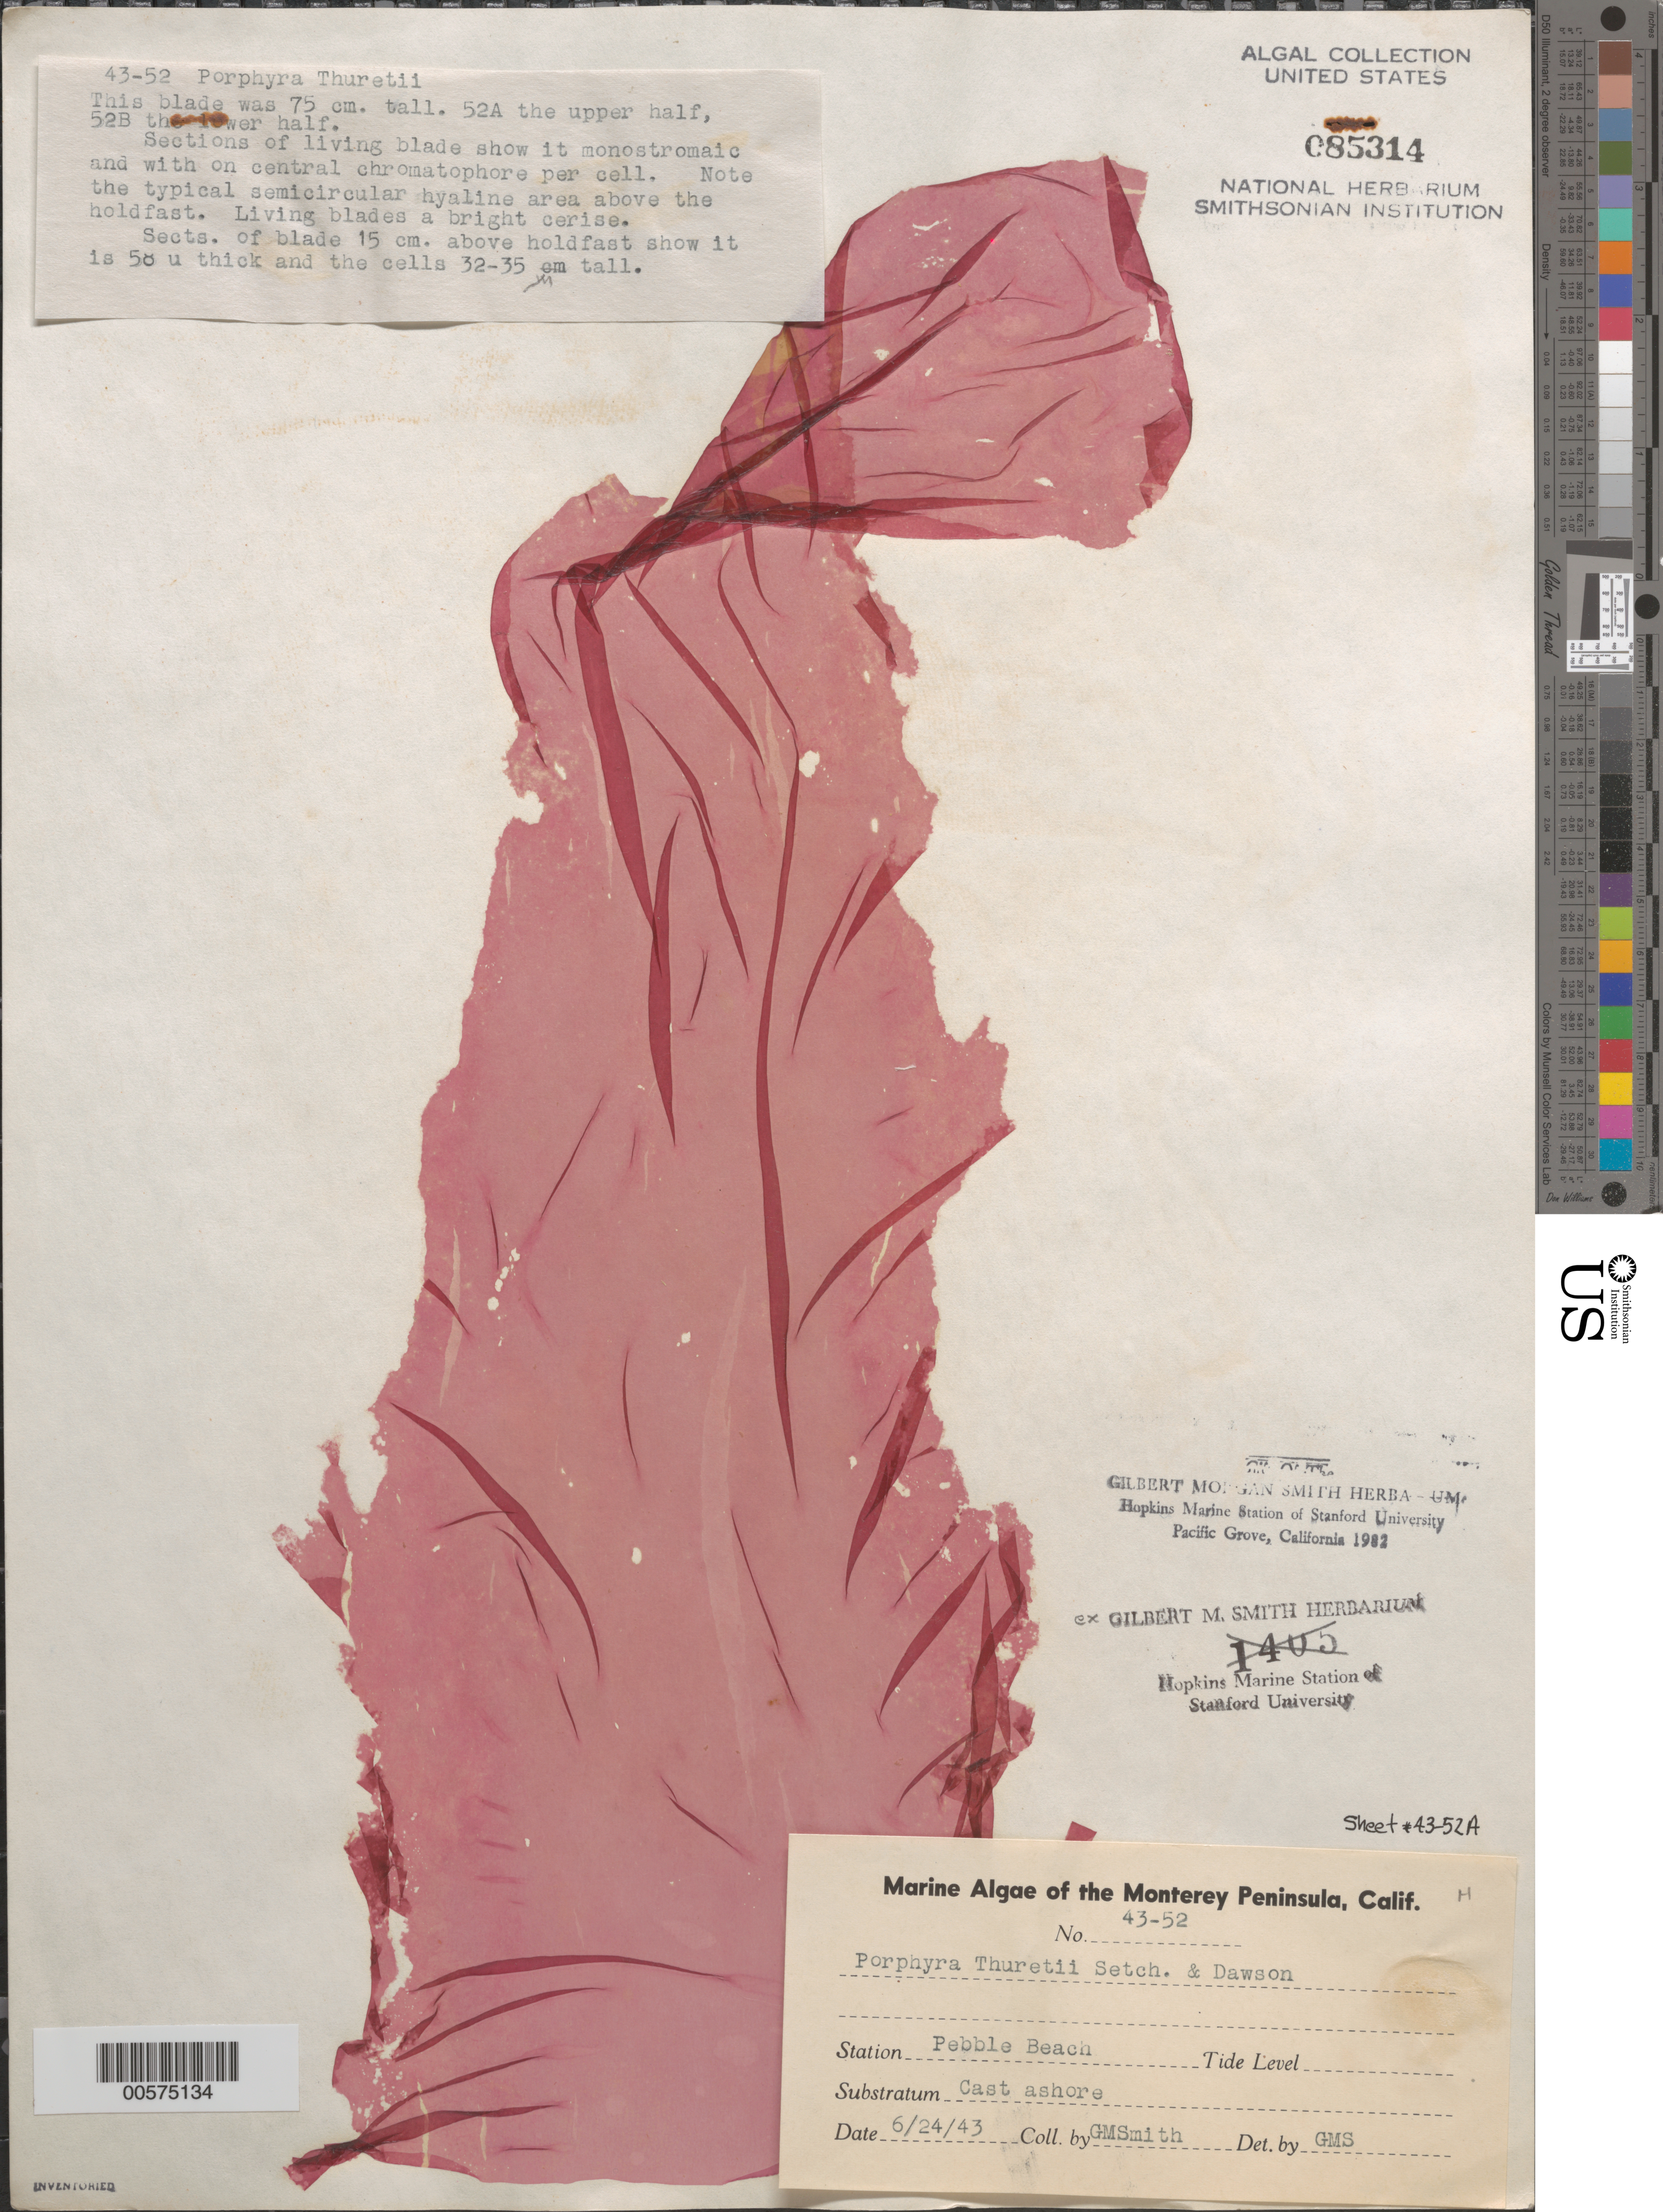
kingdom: Plantae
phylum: Rhodophyta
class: Bangiophyceae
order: Bangiales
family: Bangiaceae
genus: Pyropia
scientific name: Pyropia thuretii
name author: (Setchell & E.Y. Dawson) J.E. Sutherl. et al.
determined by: Algae name updating Project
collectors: G. M. Smith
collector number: Gms 43-52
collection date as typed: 24 Jun 1943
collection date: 1943-06-24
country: United States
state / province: California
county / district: Monterey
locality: Pebble Beach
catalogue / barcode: US 85314